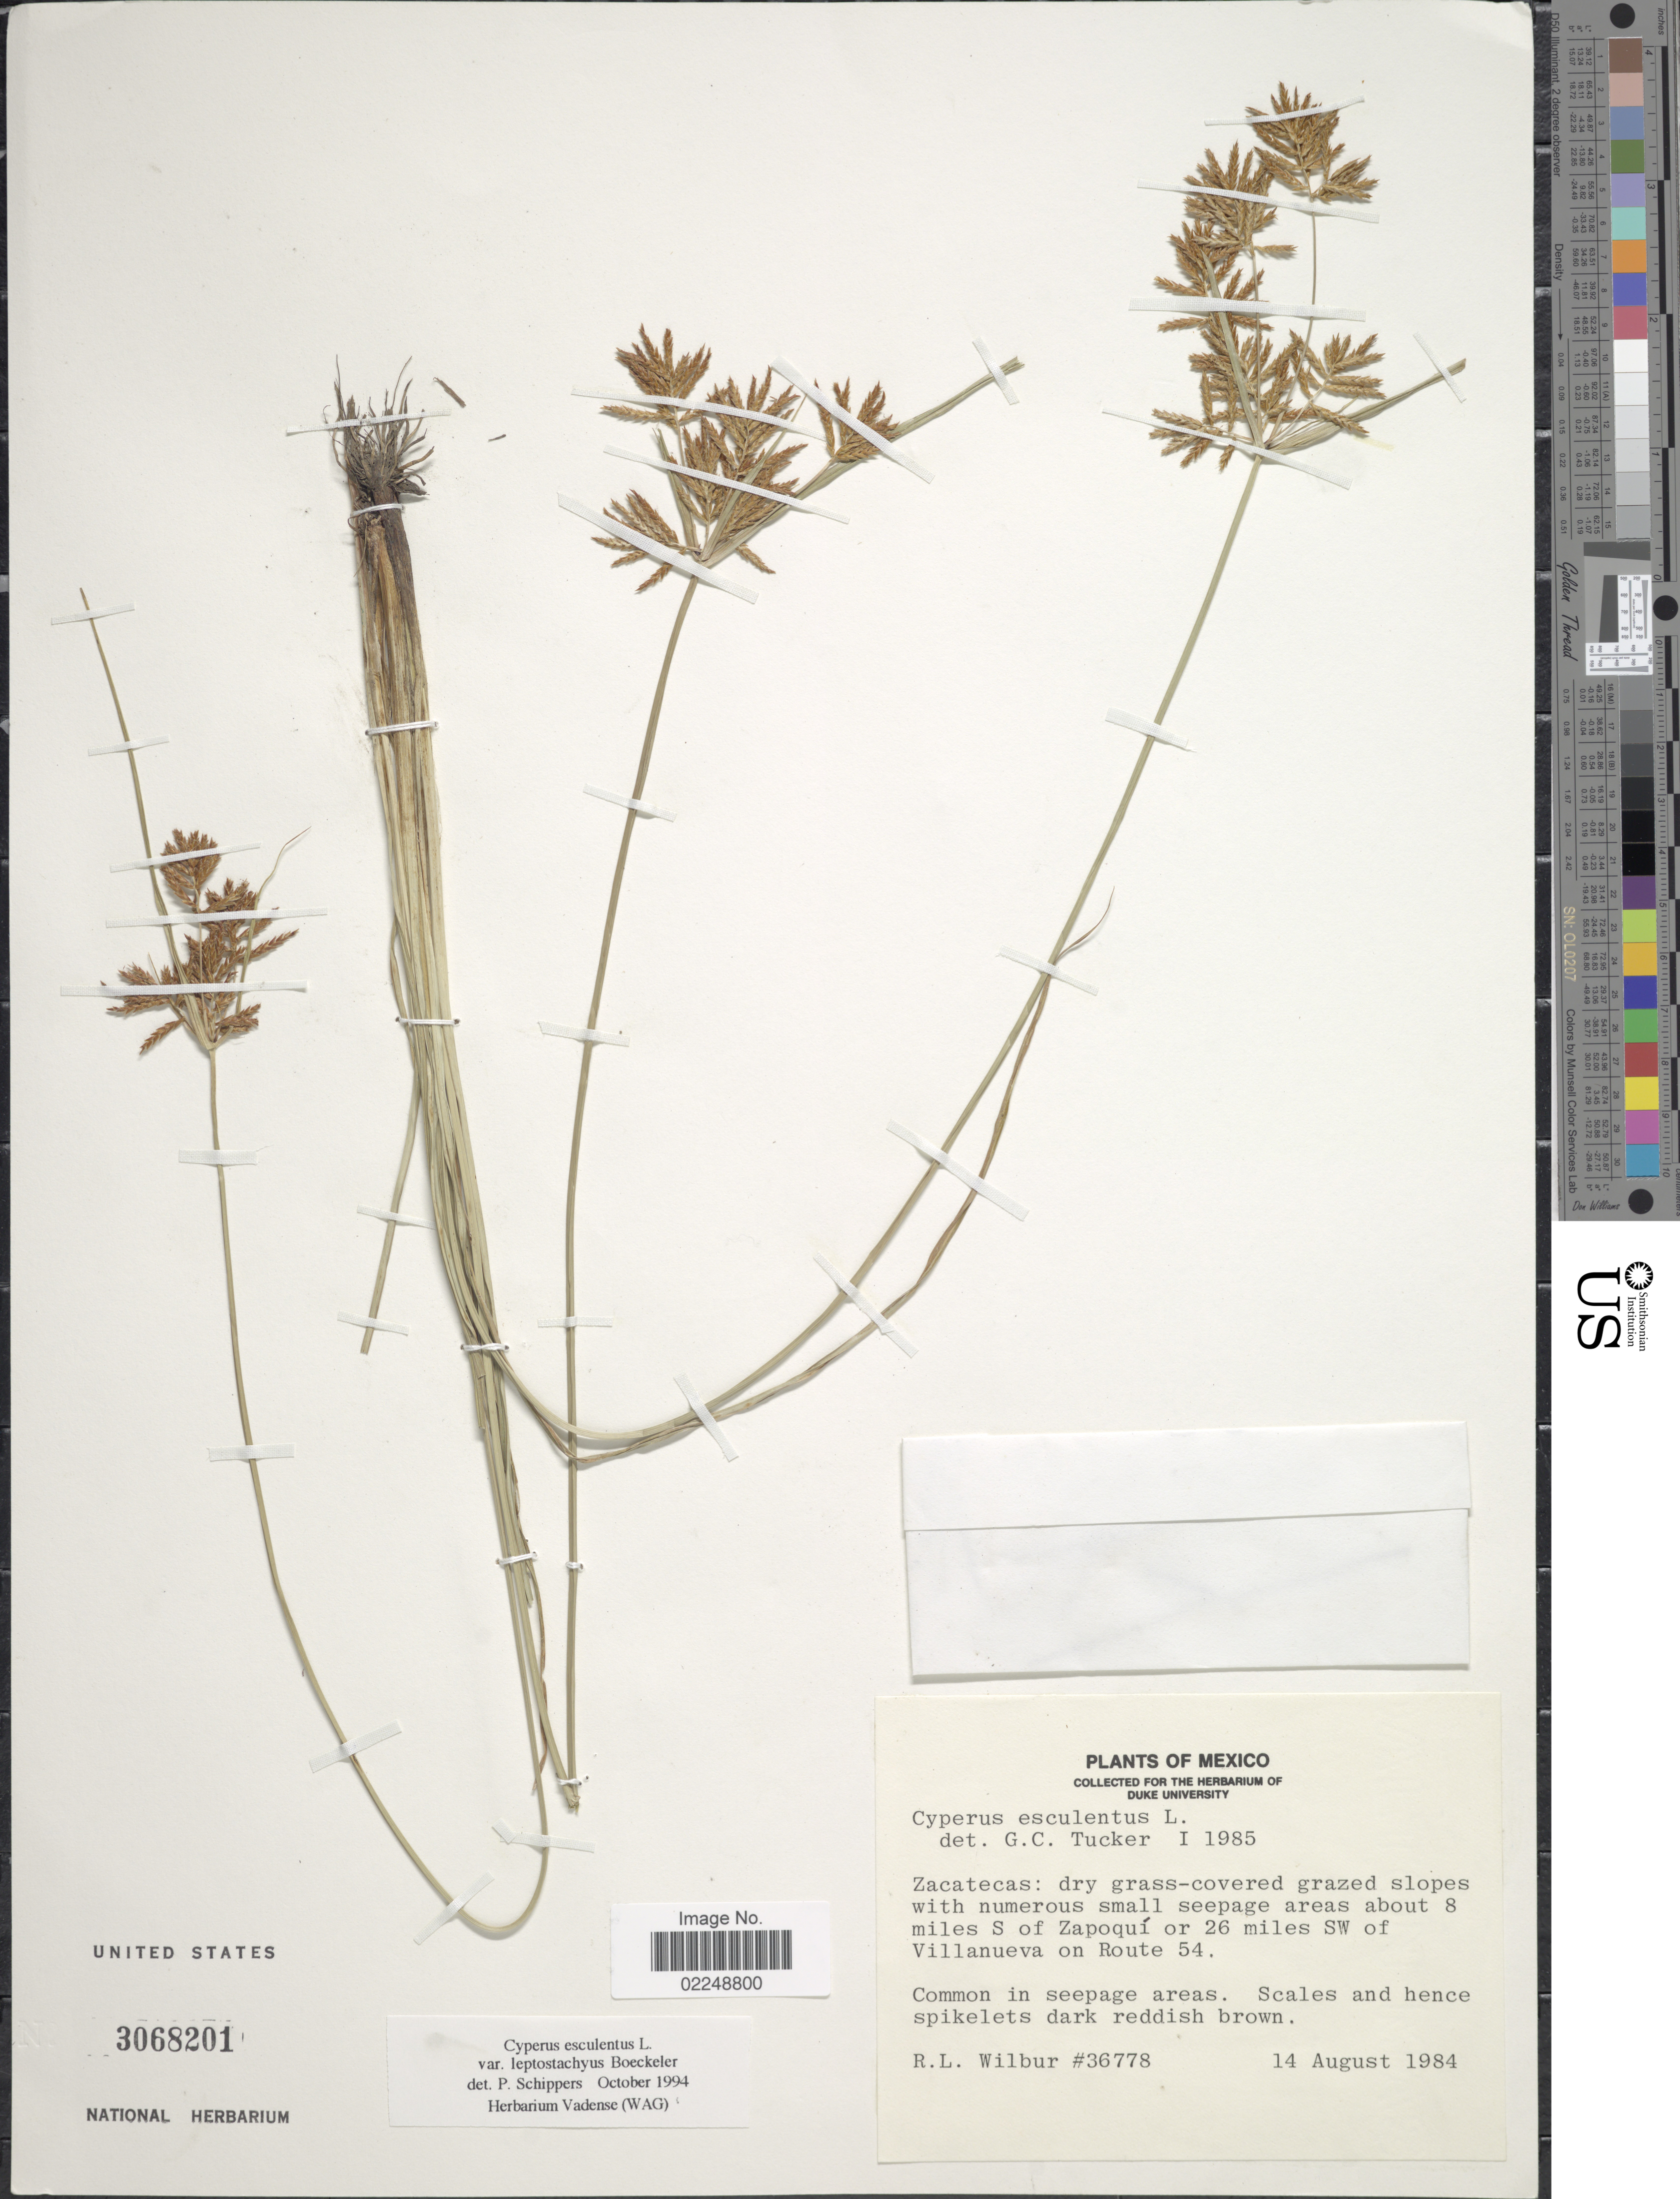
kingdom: Plantae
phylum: Tracheophyta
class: Liliopsida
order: Poales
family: Cyperaceae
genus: Cyperus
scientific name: Cyperus esculentus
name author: L.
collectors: R. L. Wilbur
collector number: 36778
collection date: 1984-08-14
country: Mexico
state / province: Zacatecas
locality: About 8 miles S of Zapoqui or 26 miles SW of Villaneuva on Route 54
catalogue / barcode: US 3068201